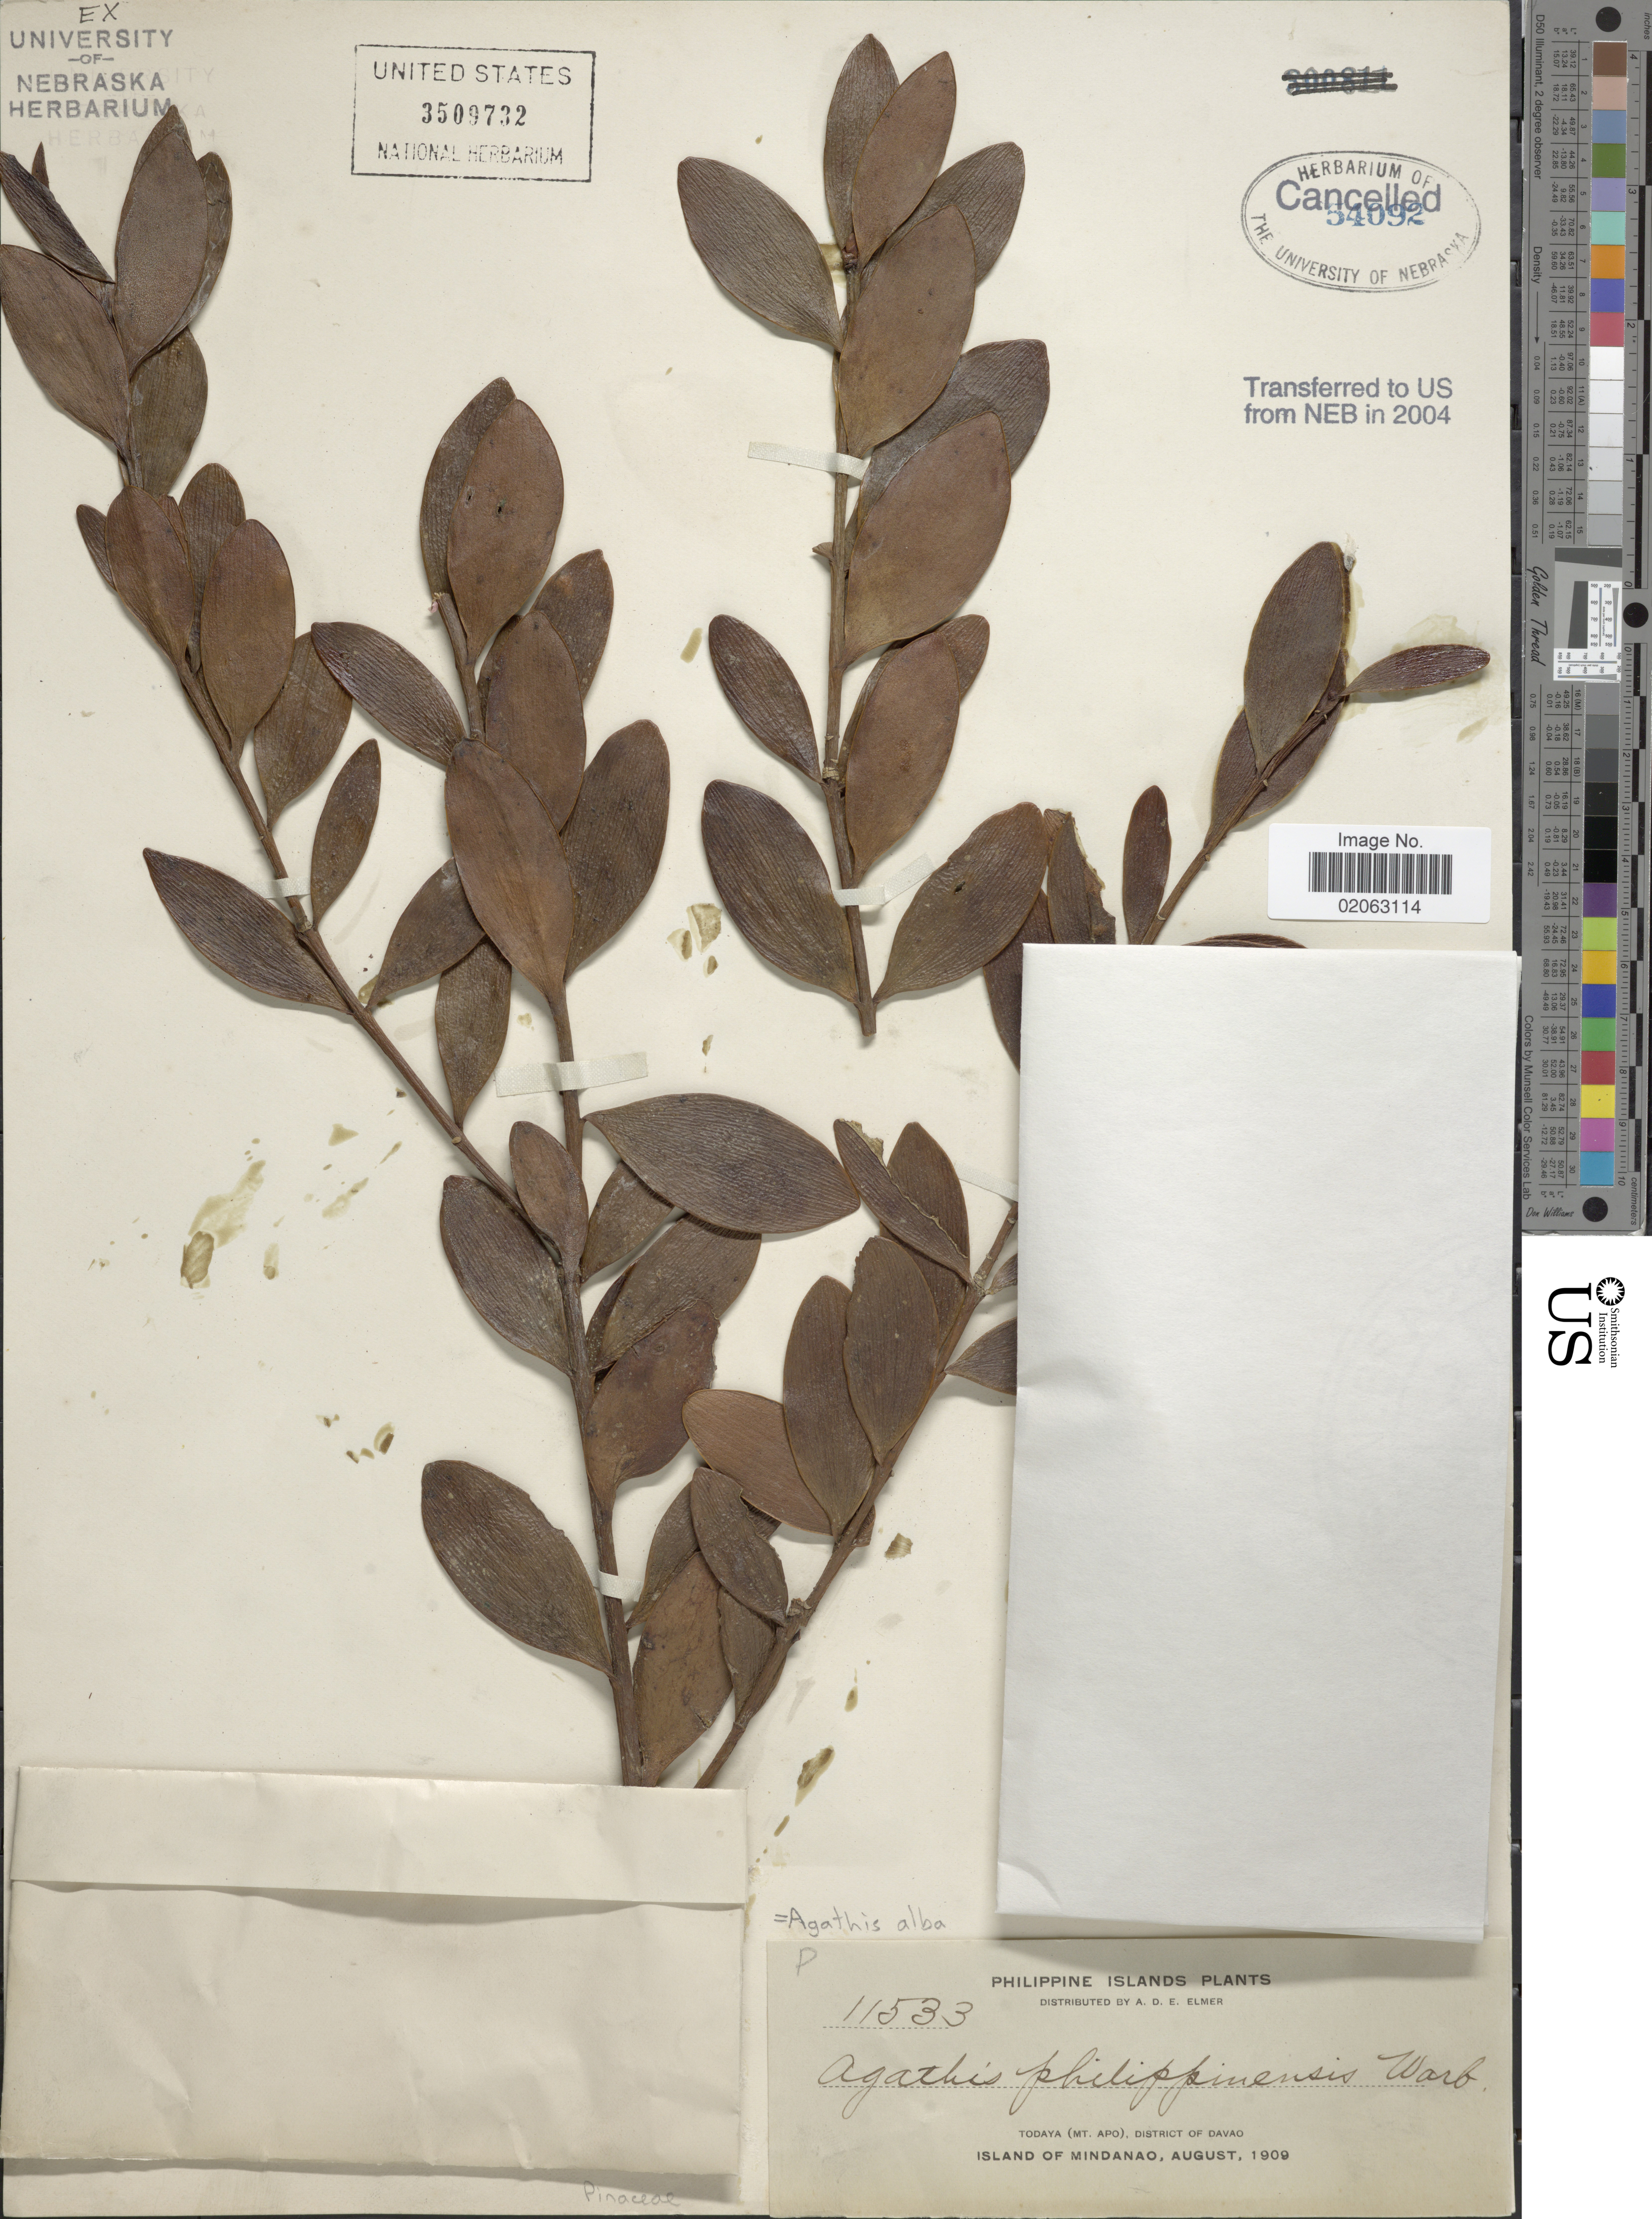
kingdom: Plantae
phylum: Tracheophyta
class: Pinopsida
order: Pinales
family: Araucariaceae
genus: Agathis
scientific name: Agathis philippinensis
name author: Warb.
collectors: A. D. E. Elmer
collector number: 11533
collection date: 1909-08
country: Philippines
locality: Todaya (Mt. Apo), District of Davao, Island of Mindanao.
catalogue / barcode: US 3509732